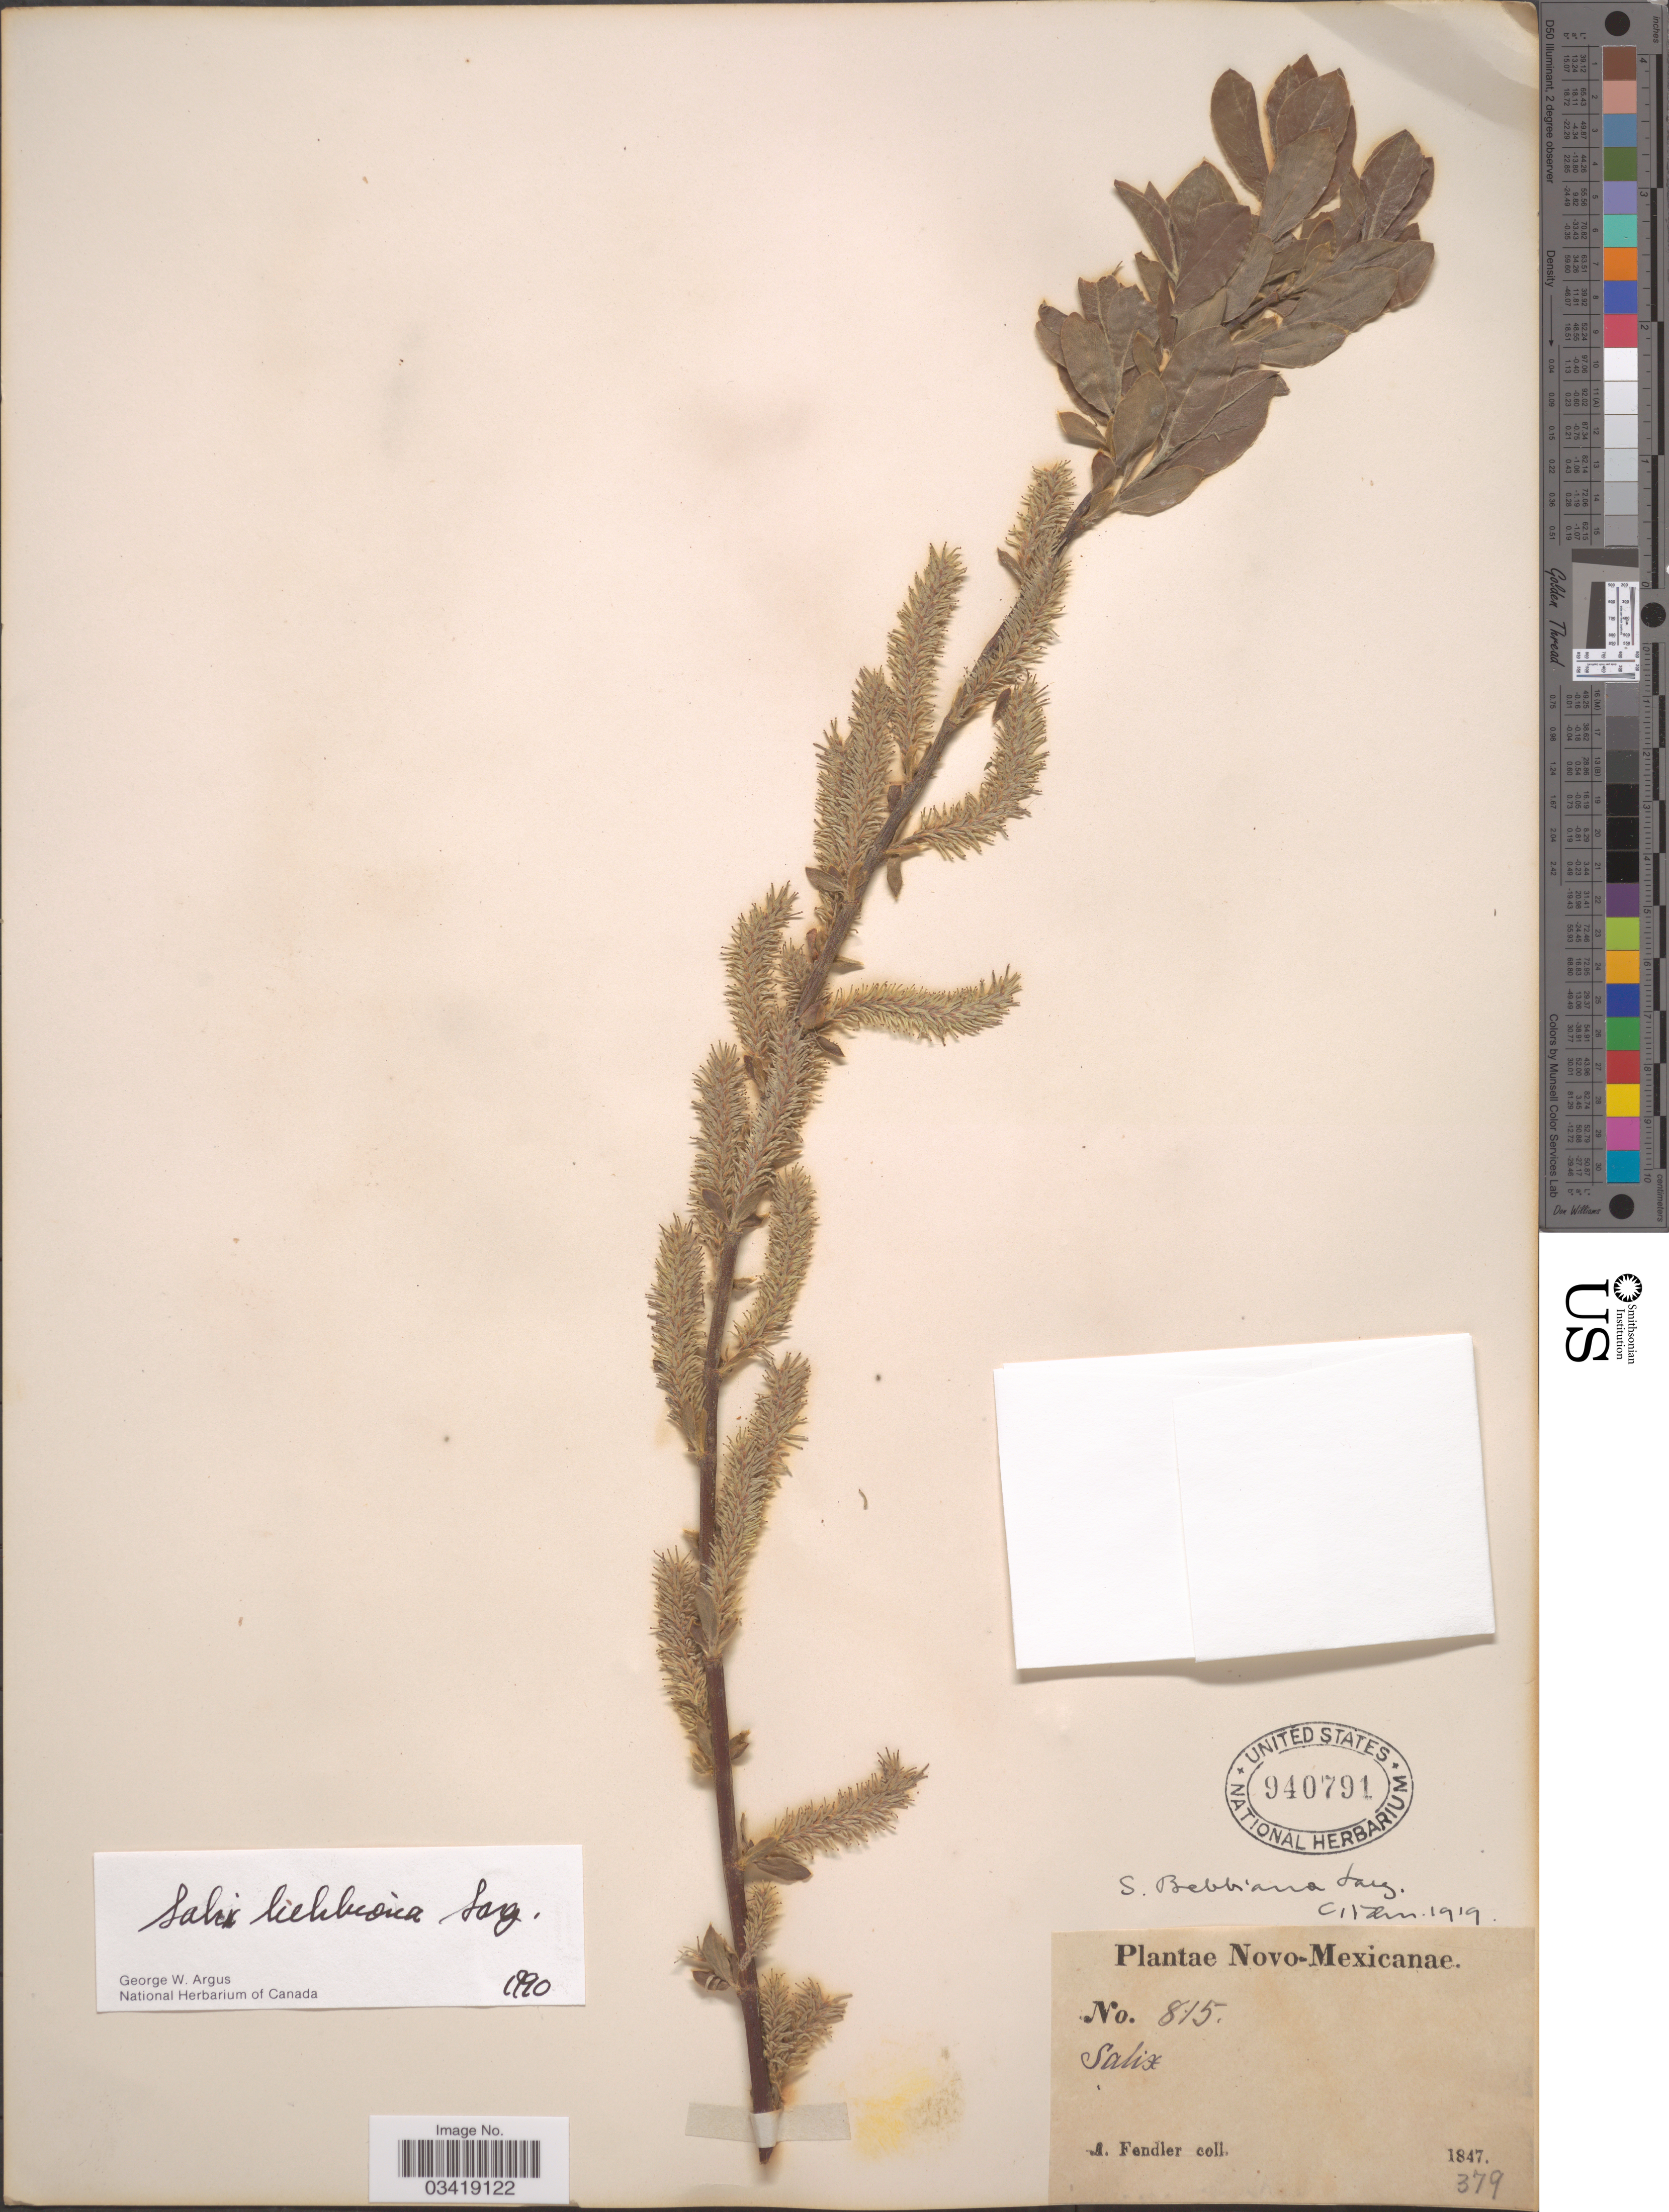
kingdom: Plantae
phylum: Tracheophyta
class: Magnoliopsida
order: Malpighiales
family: Salicaceae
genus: Salix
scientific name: Salix bebbiana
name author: Sarg.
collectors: A. Fendler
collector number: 815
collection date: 1847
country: United States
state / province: New Mexico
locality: Novo-Mexicanae.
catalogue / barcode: US 940791